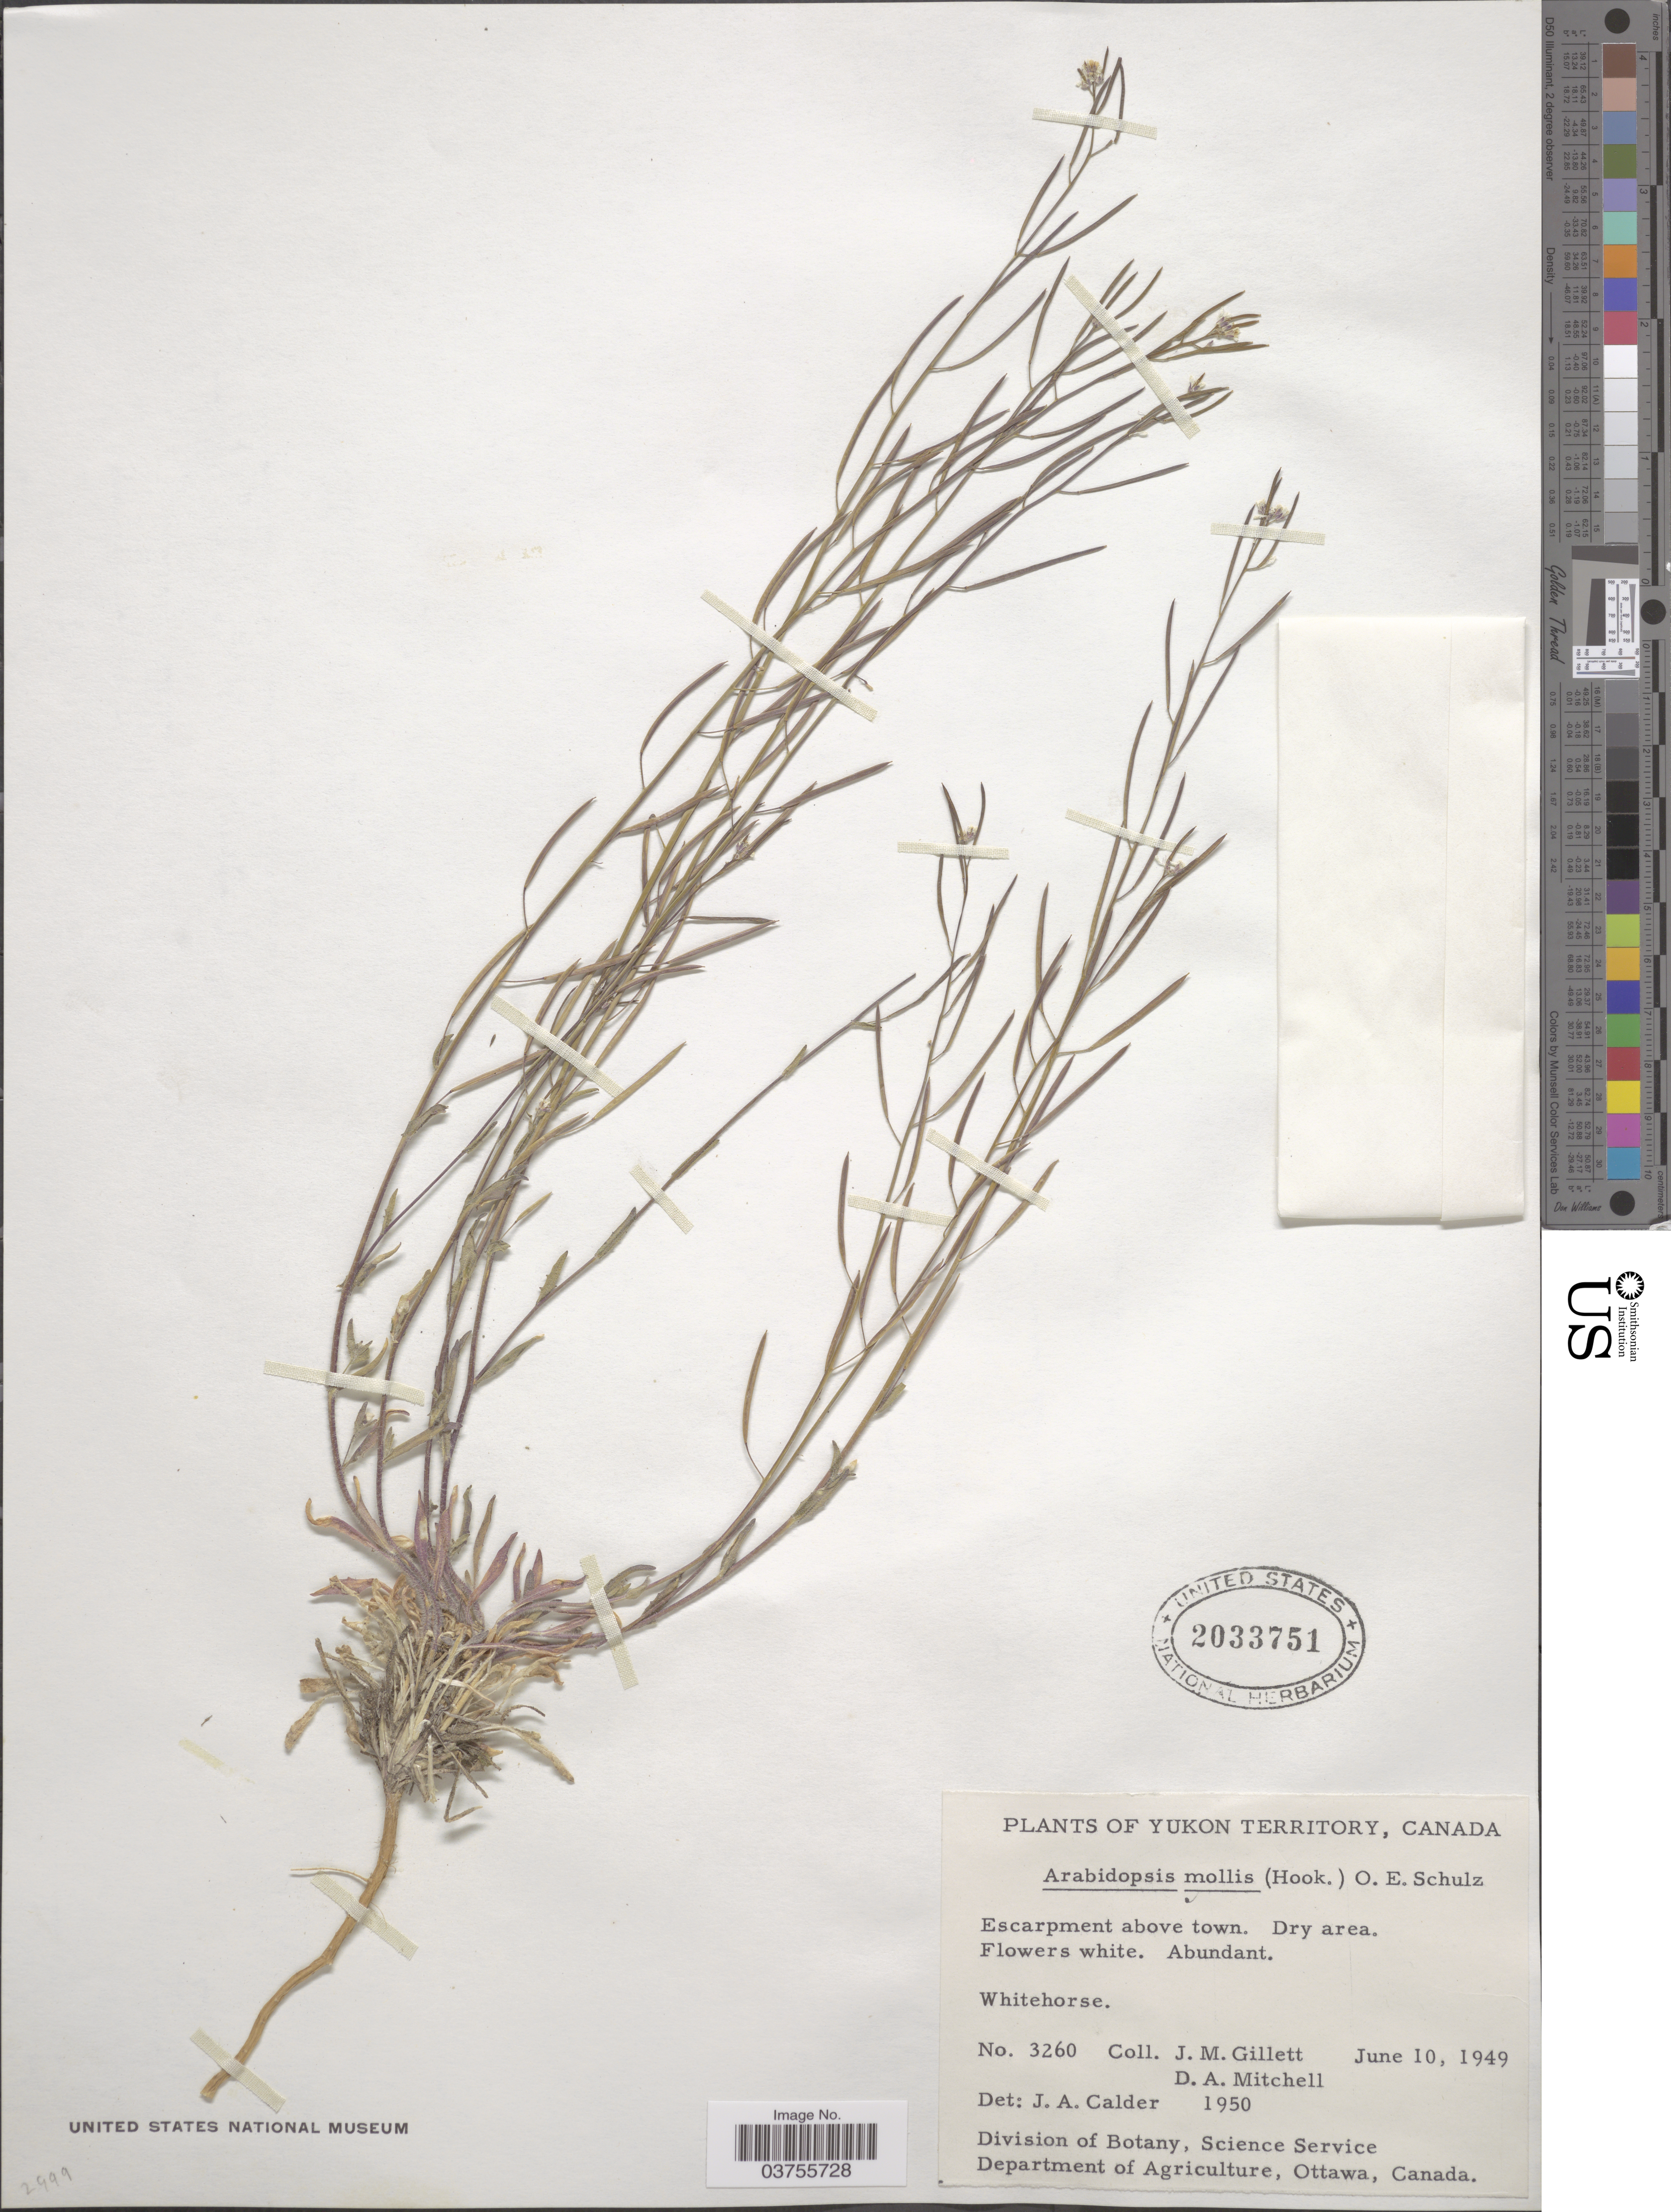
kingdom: Plantae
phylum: Tracheophyta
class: Magnoliopsida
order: Brassicales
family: Brassicaceae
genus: Arabidopsis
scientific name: Arabidopsis mollis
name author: (Hook.) O.E. Schulz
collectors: J. M. Gillett & D. Mitchell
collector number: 3260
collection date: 1949-06-10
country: Canada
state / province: Yukon Territory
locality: Escarpment above town. Dry area. Whitehorse.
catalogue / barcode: US 2033751